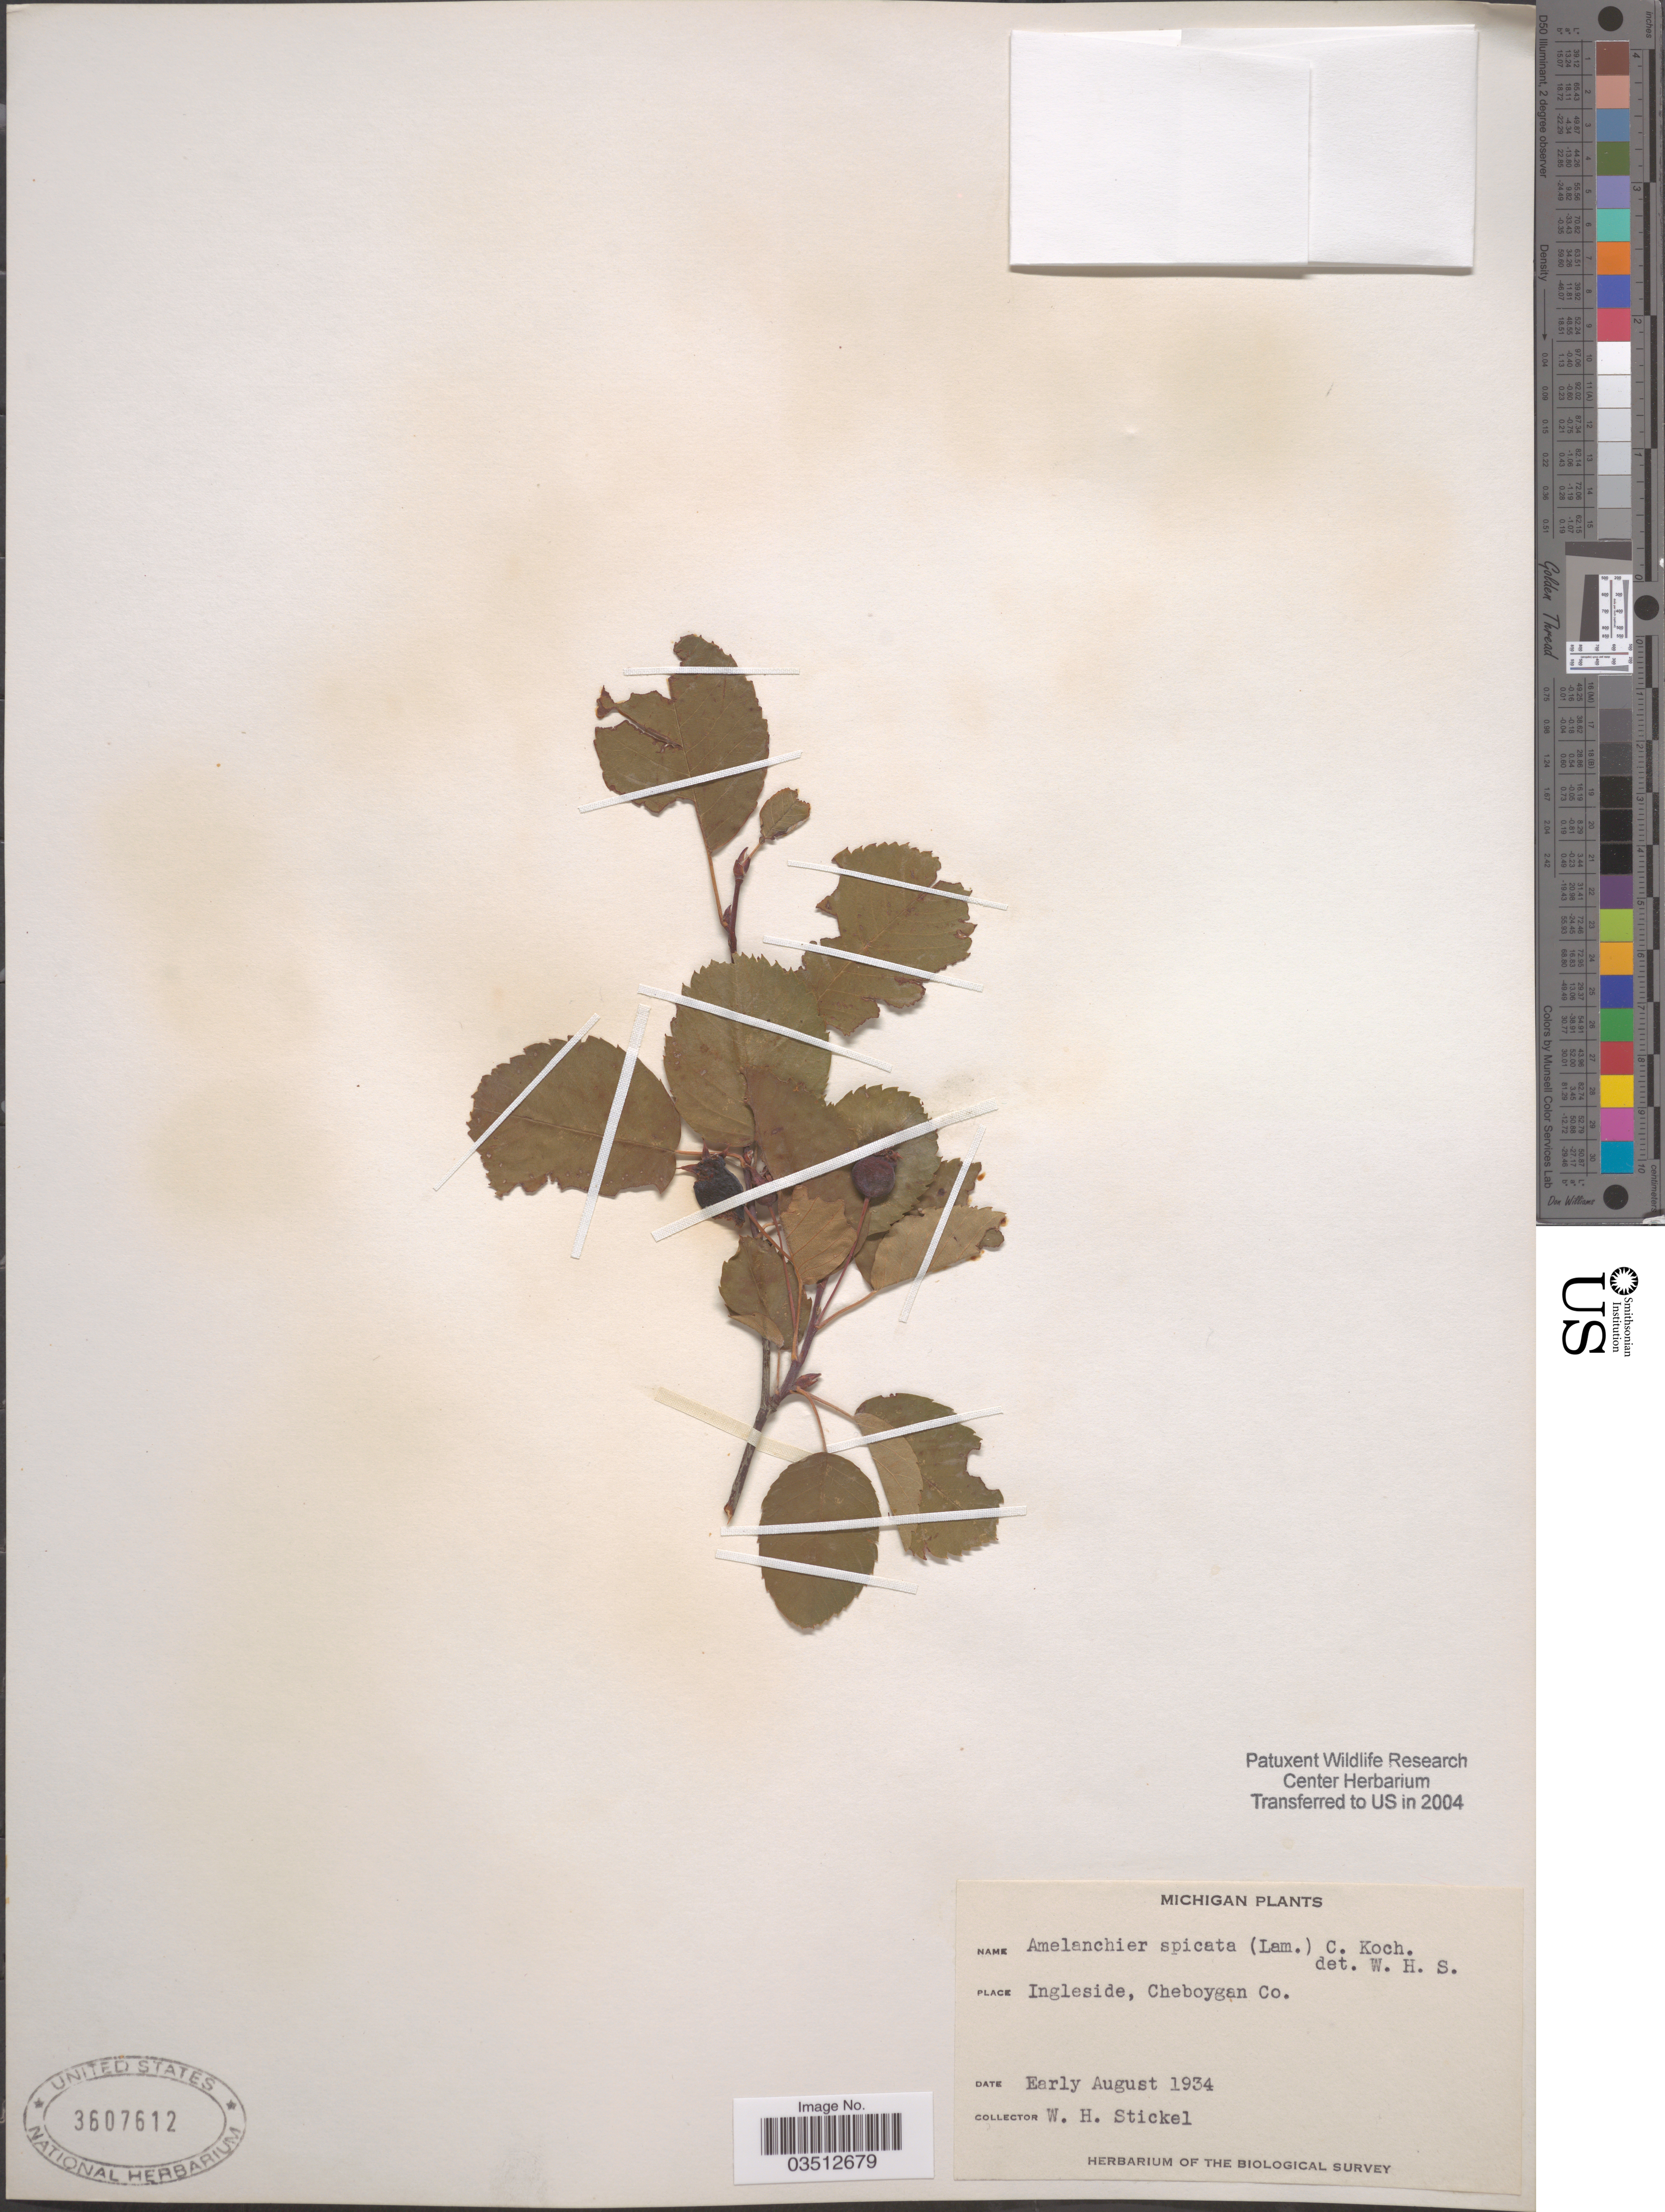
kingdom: Plantae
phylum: Tracheophyta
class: Magnoliopsida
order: Rosales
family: Rosaceae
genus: Amelanchier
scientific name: Amelanchier x spicata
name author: (Lam.) K. Koch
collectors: W. Stickel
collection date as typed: Early August 1934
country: United States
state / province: Michigan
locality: Ingleside, Cheboygan Co.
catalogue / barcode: US 3607612